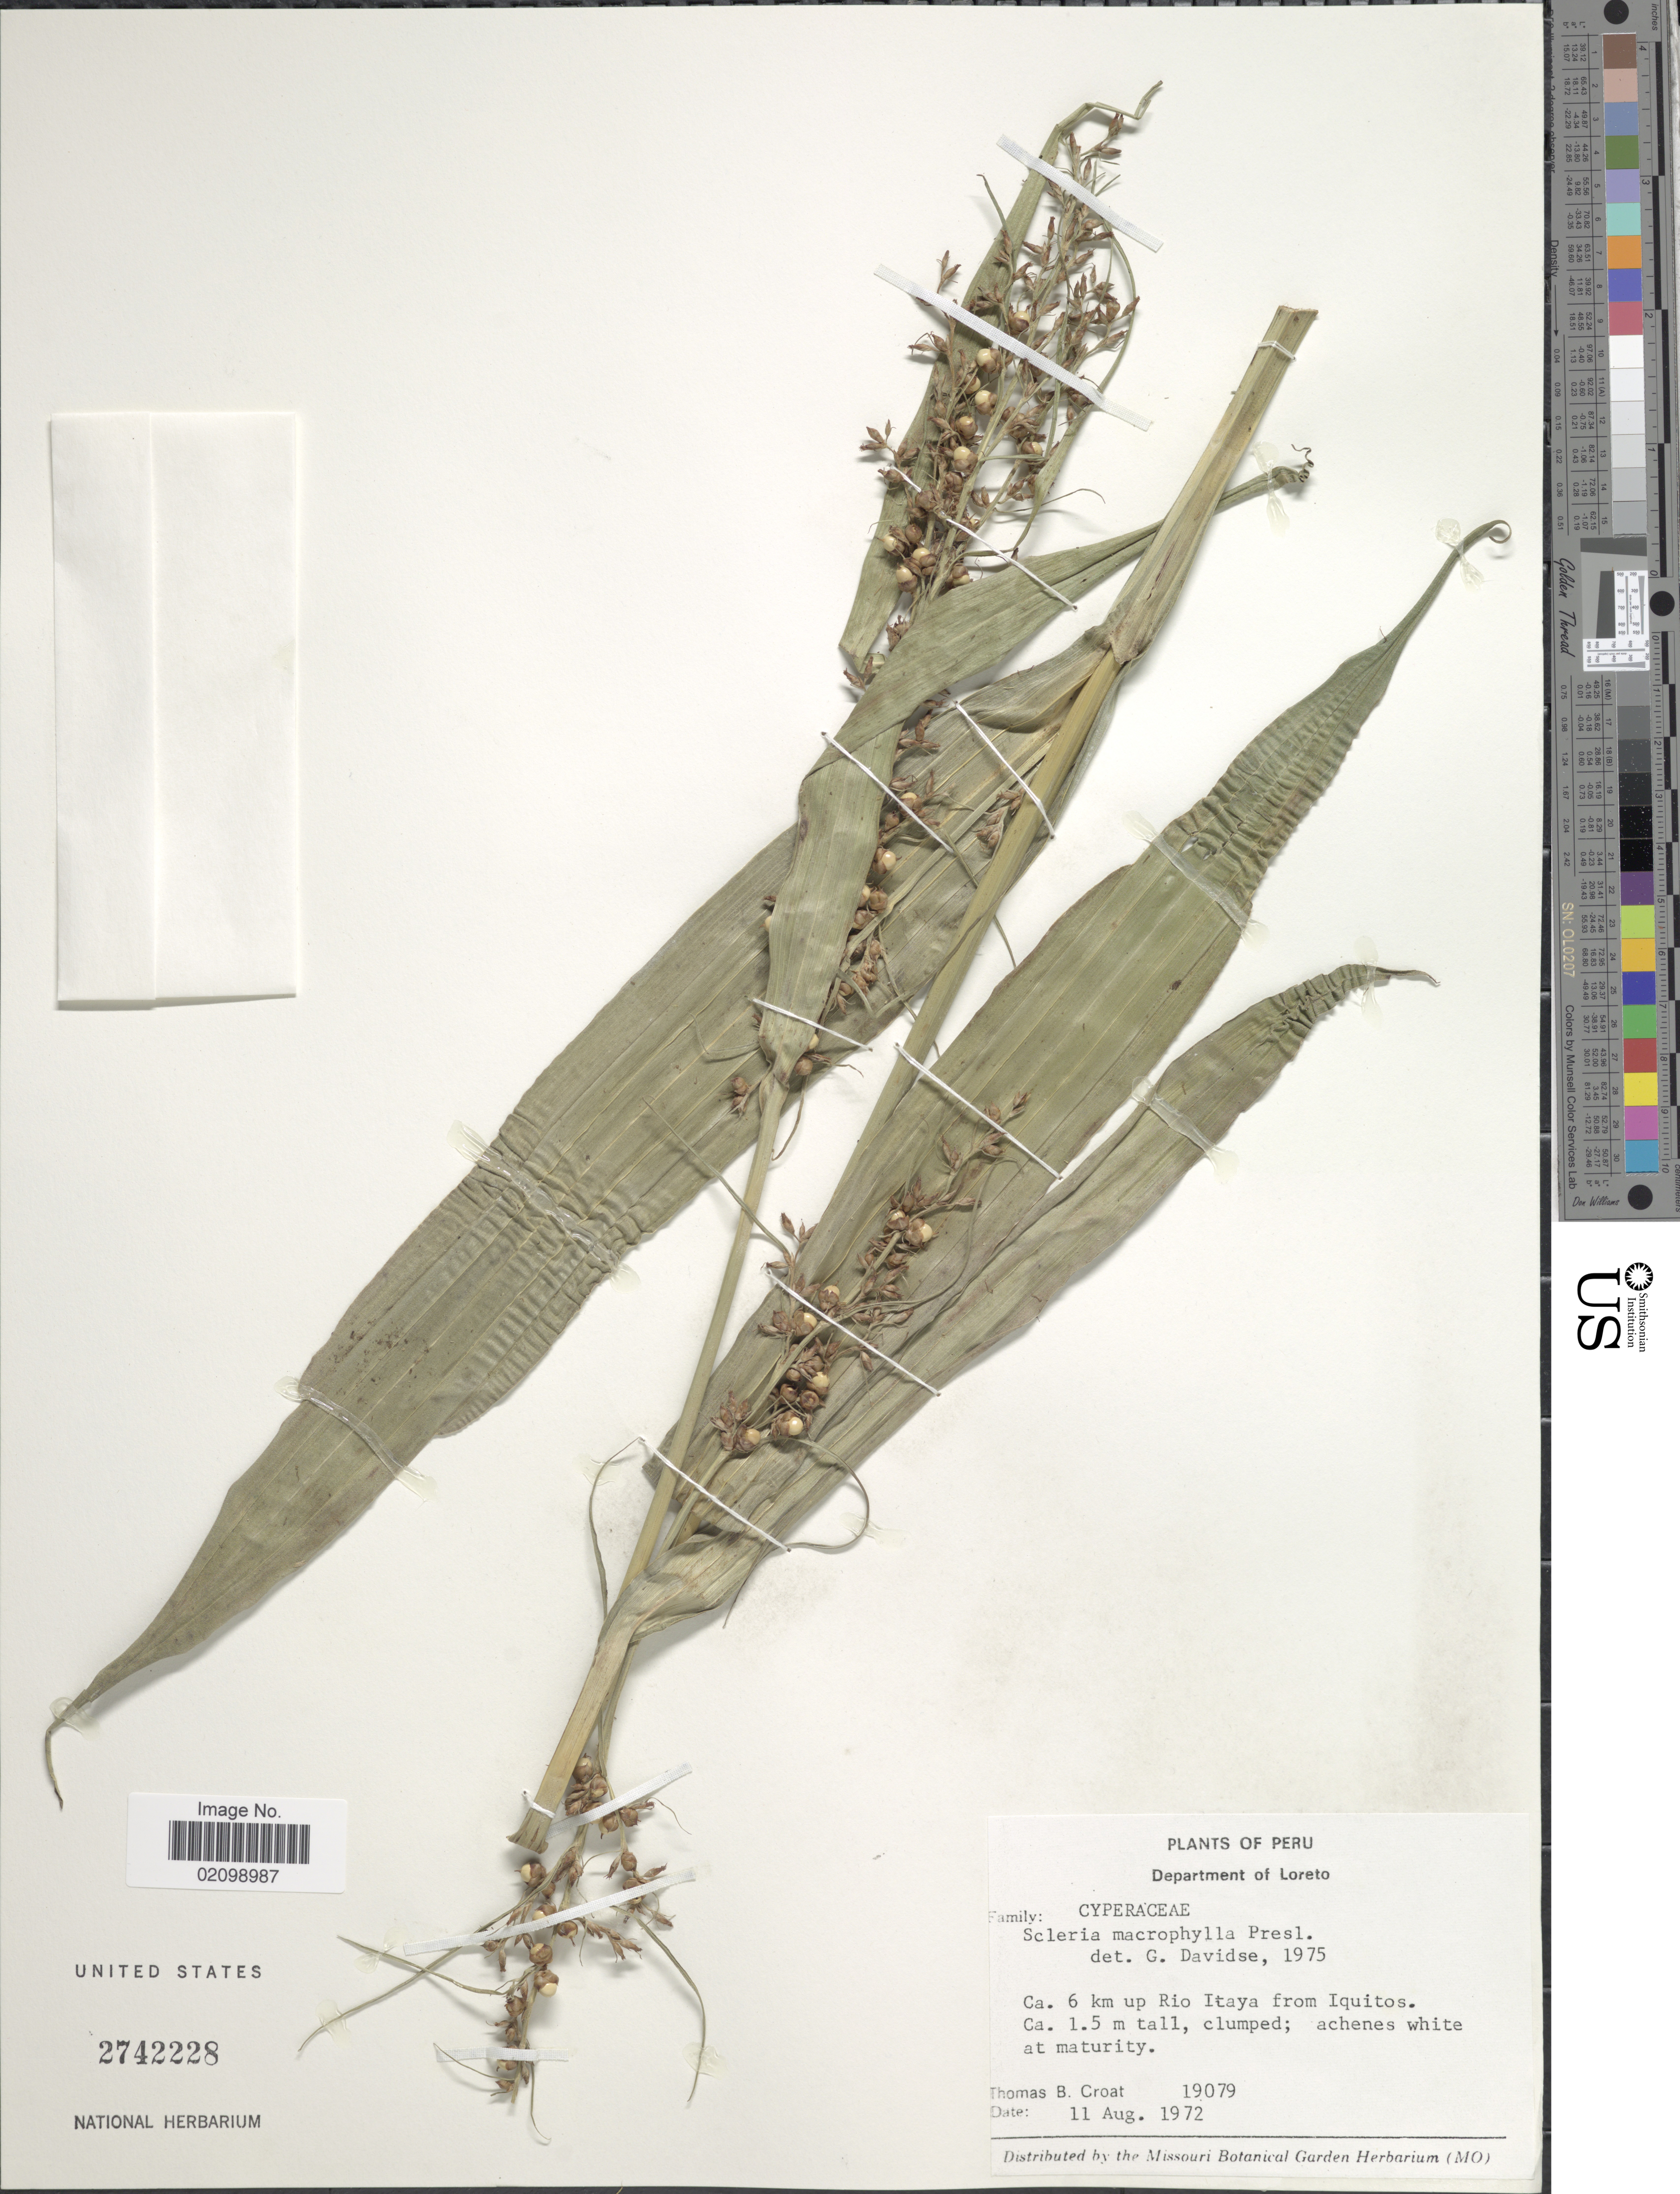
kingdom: Plantae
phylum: Tracheophyta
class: Liliopsida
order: Poales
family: Cyperaceae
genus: Scleria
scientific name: Scleria macrophylla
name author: J. Presl & C. Presl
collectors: T. B. Croat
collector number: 19079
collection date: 1972-08-11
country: Peru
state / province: Loreto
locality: Department of Loreto. Ca. 6 km up Rio Itaya from Iquitos.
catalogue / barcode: US 2742228